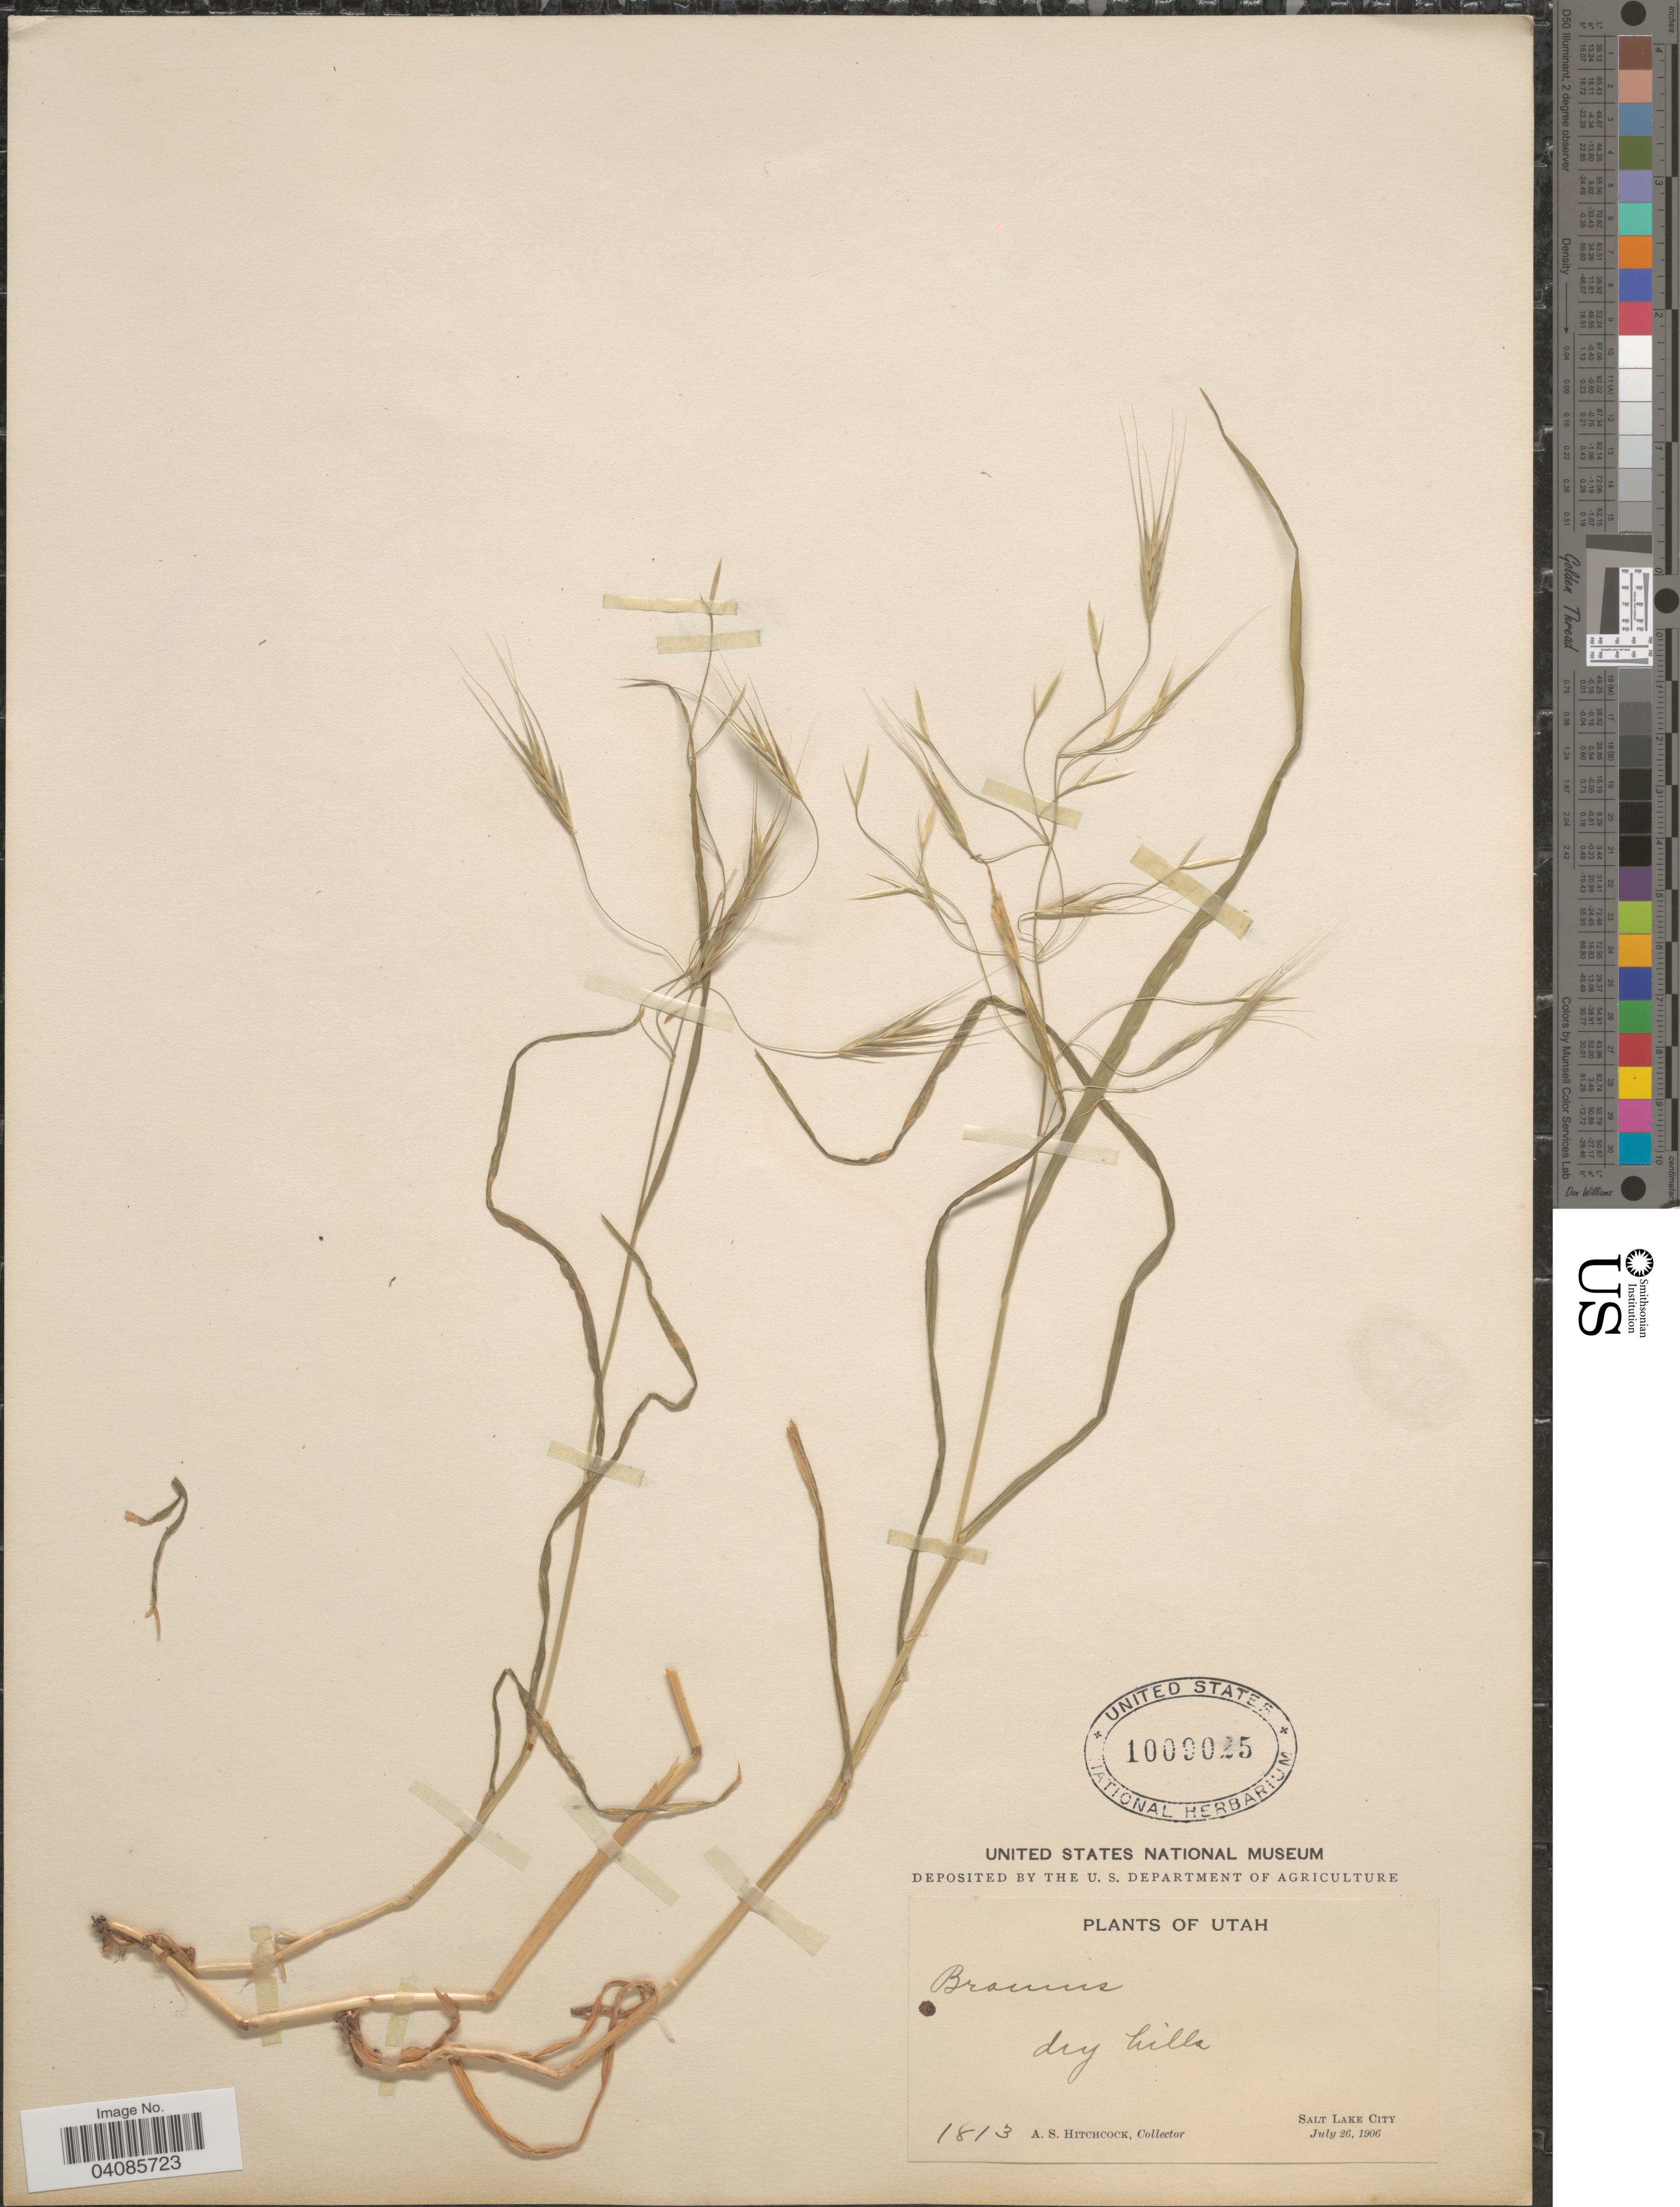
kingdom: Plantae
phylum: Tracheophyta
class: Liliopsida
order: Poales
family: Poaceae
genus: Bromus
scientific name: Bromus sterilis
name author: L.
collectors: A. S. Hitchcock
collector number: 1813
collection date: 1906-07-26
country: United States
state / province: Utah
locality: Dry hills. Salt Lake City.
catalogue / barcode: US 1000025